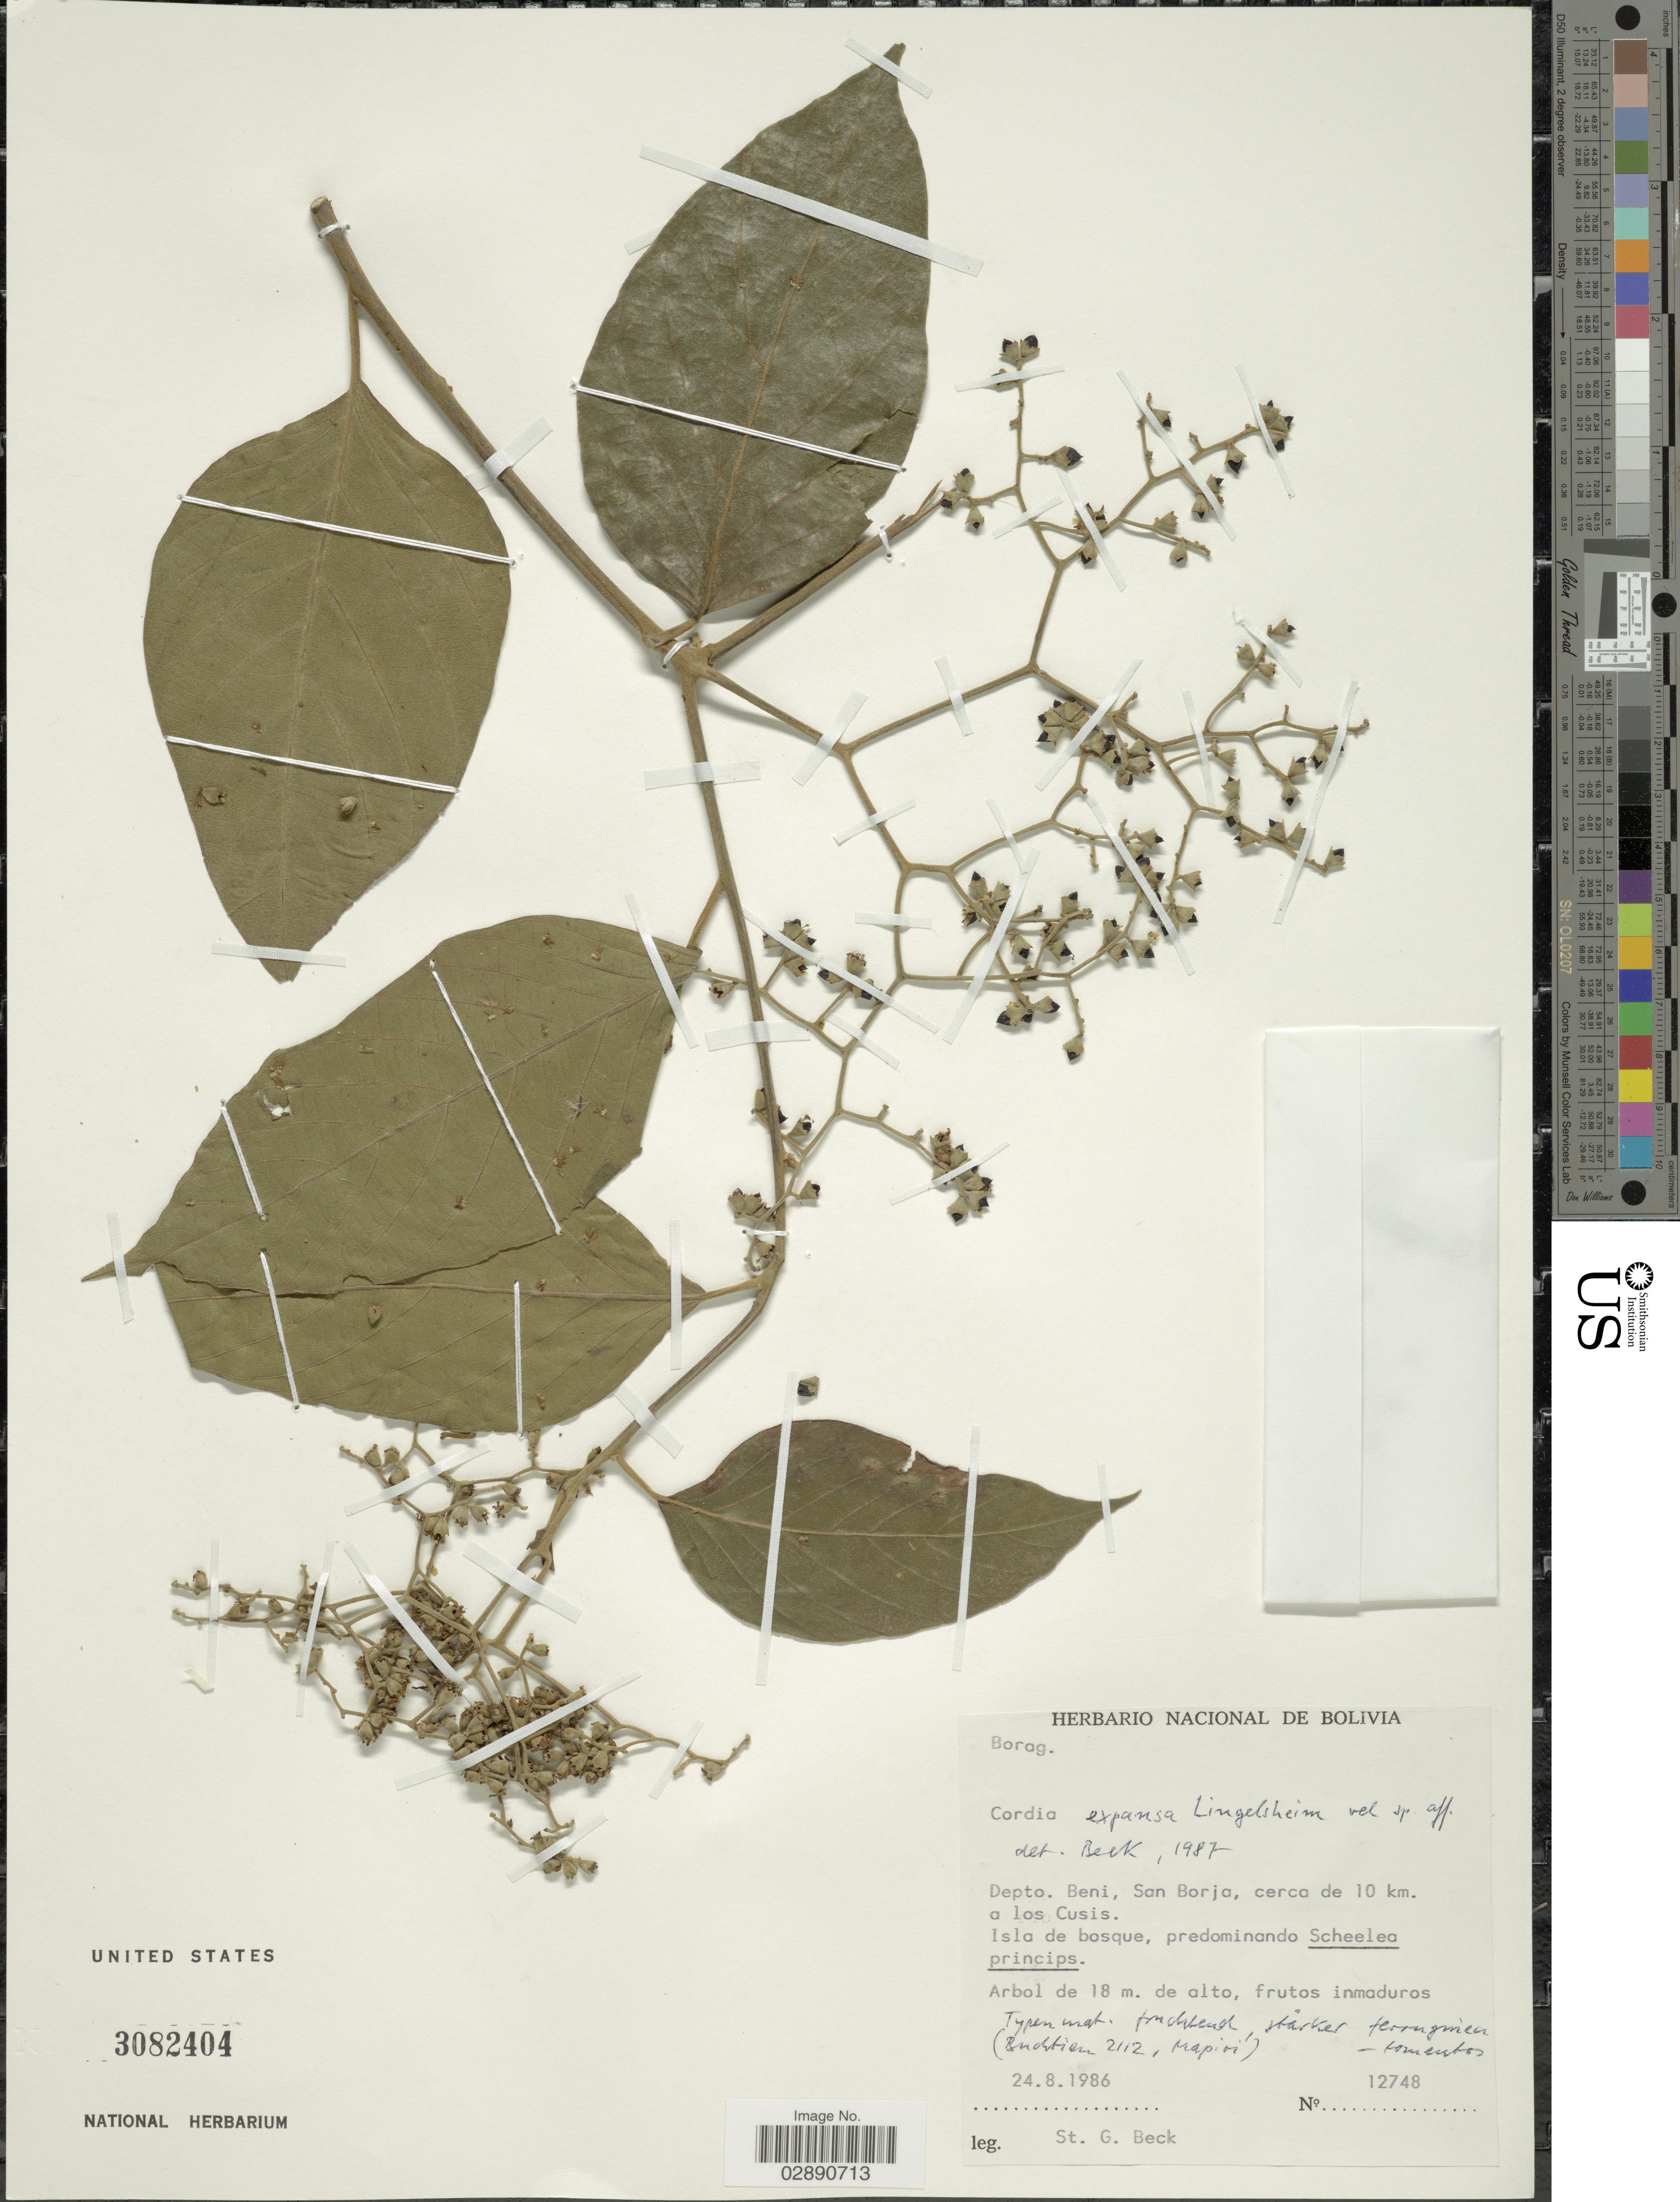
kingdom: Plantae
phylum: Tracheophyta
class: Magnoliopsida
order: Boraginales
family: Cordiaceae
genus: Cordia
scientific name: Cordia expansa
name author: Lingelsh.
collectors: S. G. Beck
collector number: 12748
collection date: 1986-08-24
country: Bolivia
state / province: Beni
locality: Depto. Beni, San Borja, cerca de 10 km. a los Cusis.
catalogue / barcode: US 3082404